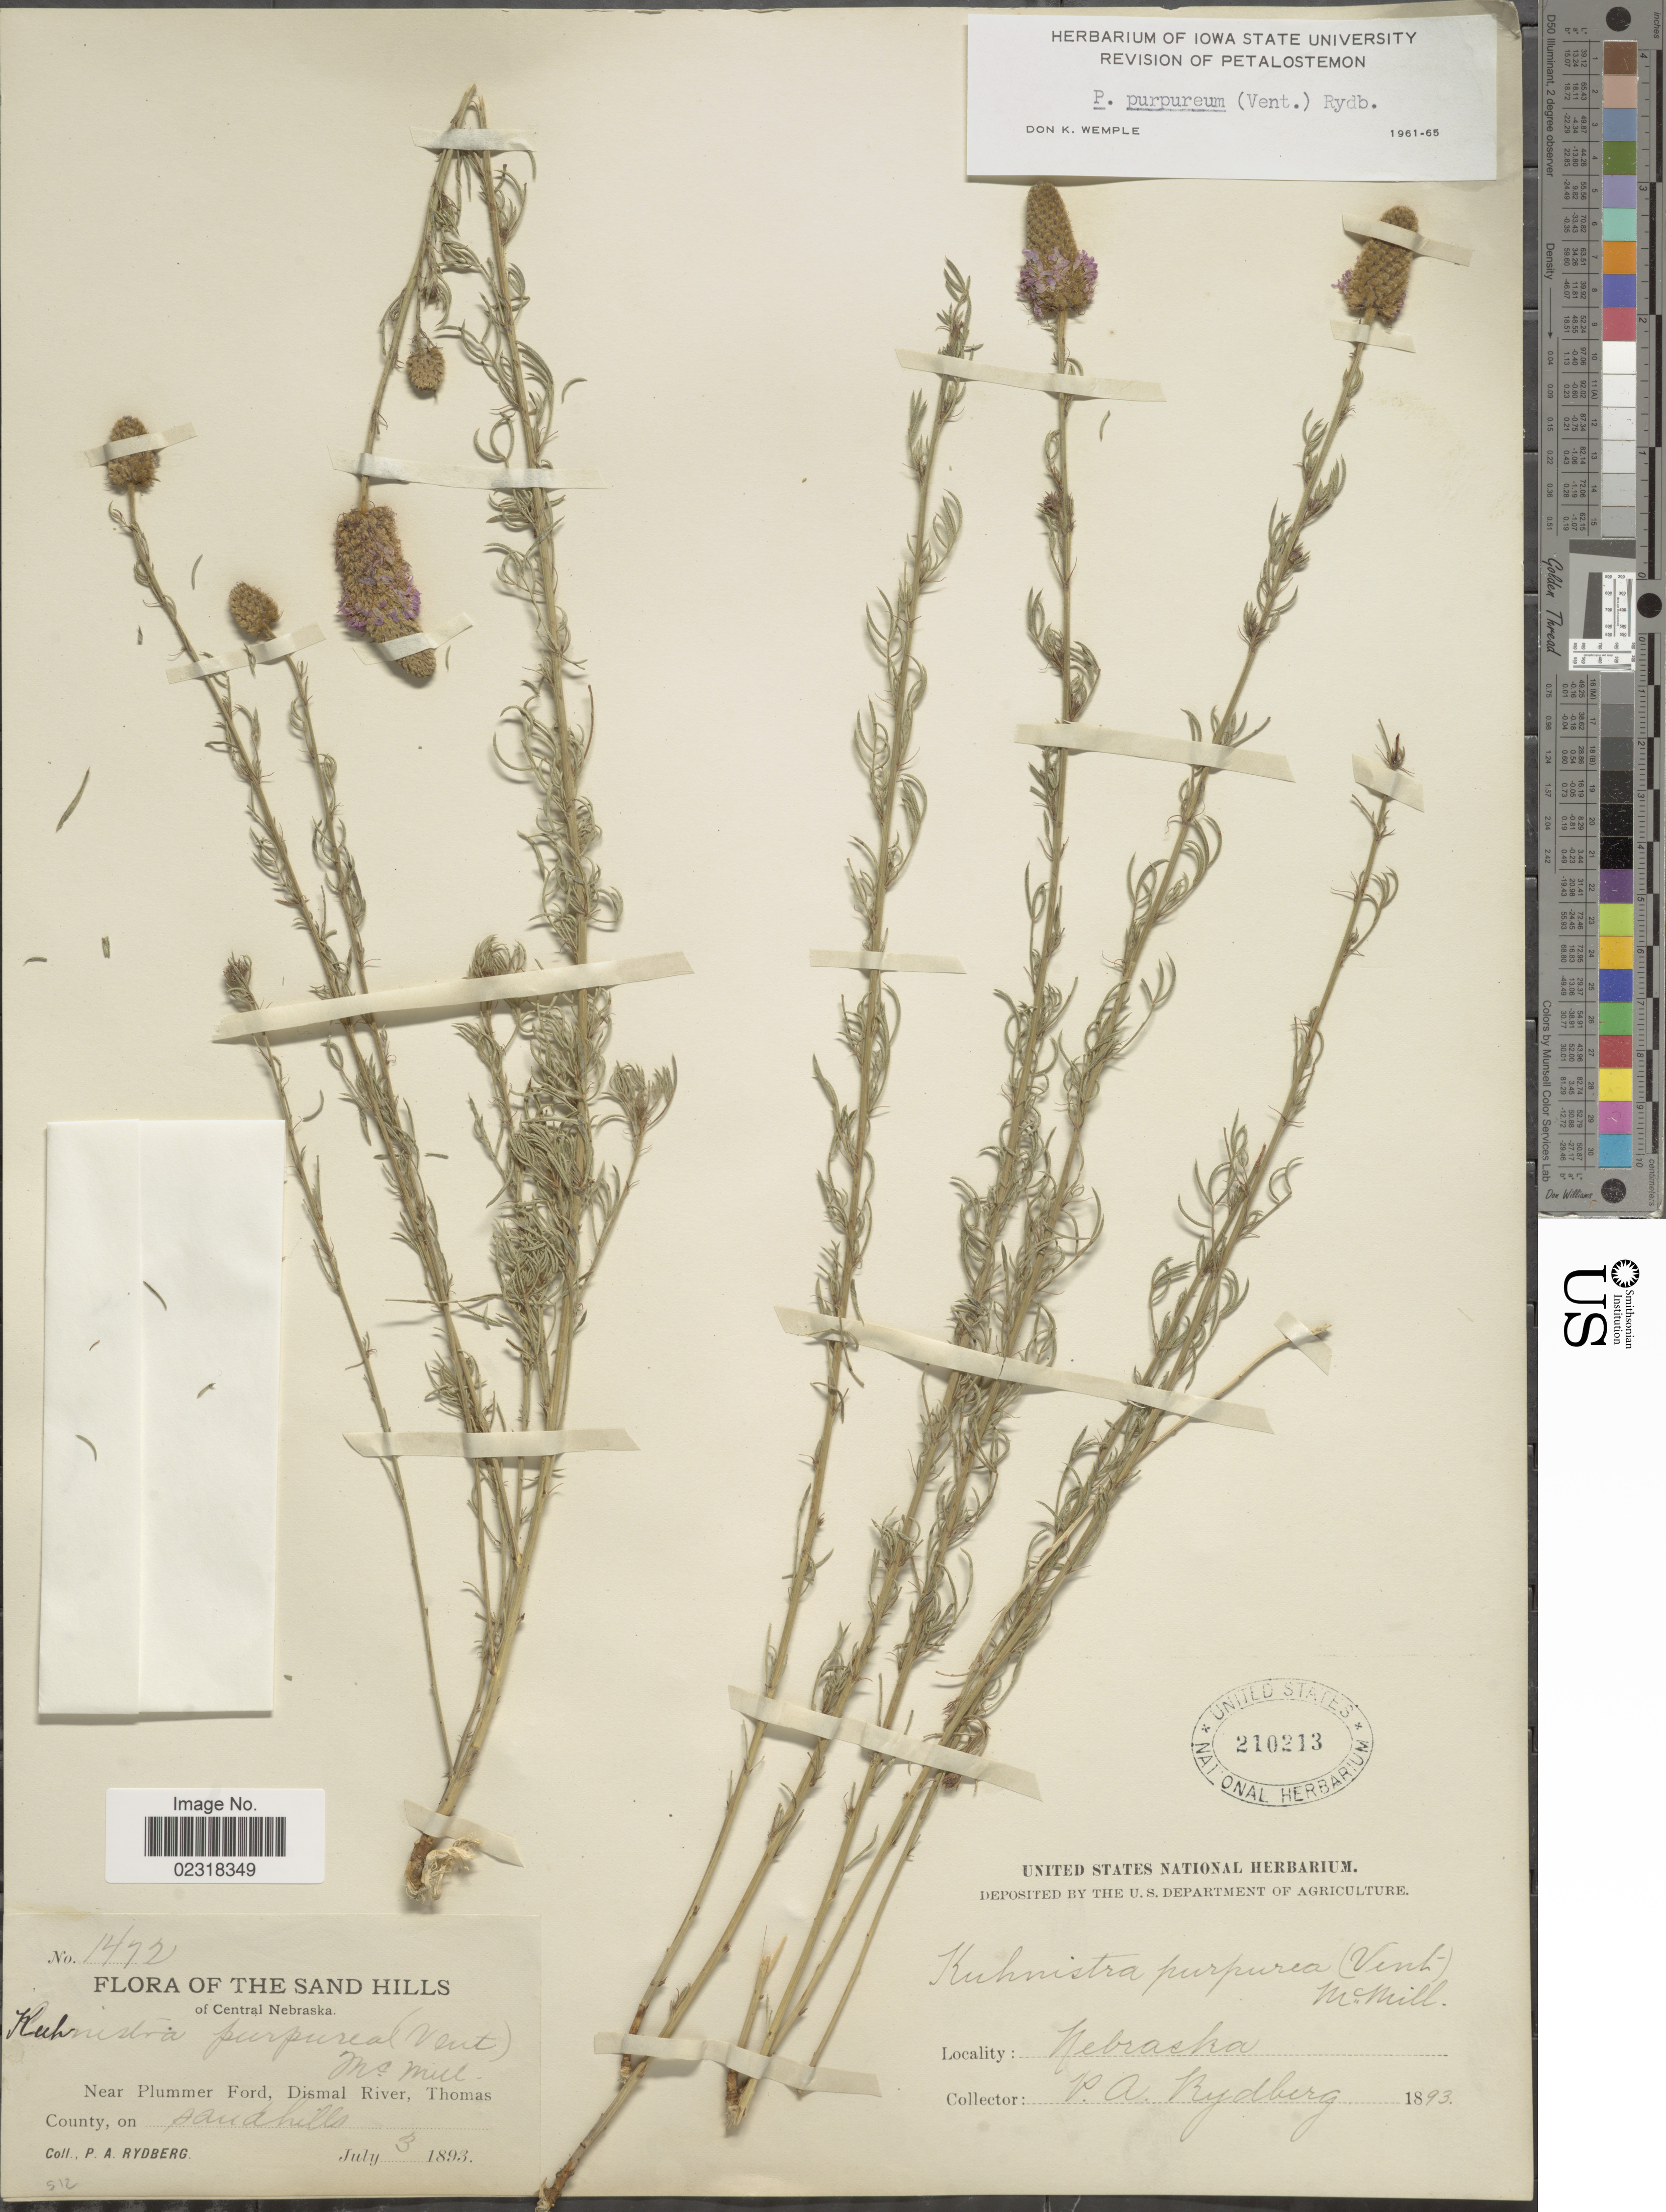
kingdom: Plantae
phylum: Tracheophyta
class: Magnoliopsida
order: Fabales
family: Fabaceae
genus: Dalea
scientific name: Dalea purpurea var. purpurea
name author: Vent.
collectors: P. A. Rydberg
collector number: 1472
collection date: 1893-07-03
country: United States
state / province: Nebraska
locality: The Sand Hills of Central Nebraska, near Plummer Ford, Dismal river, Thomas County, on sandhills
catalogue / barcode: US 210213